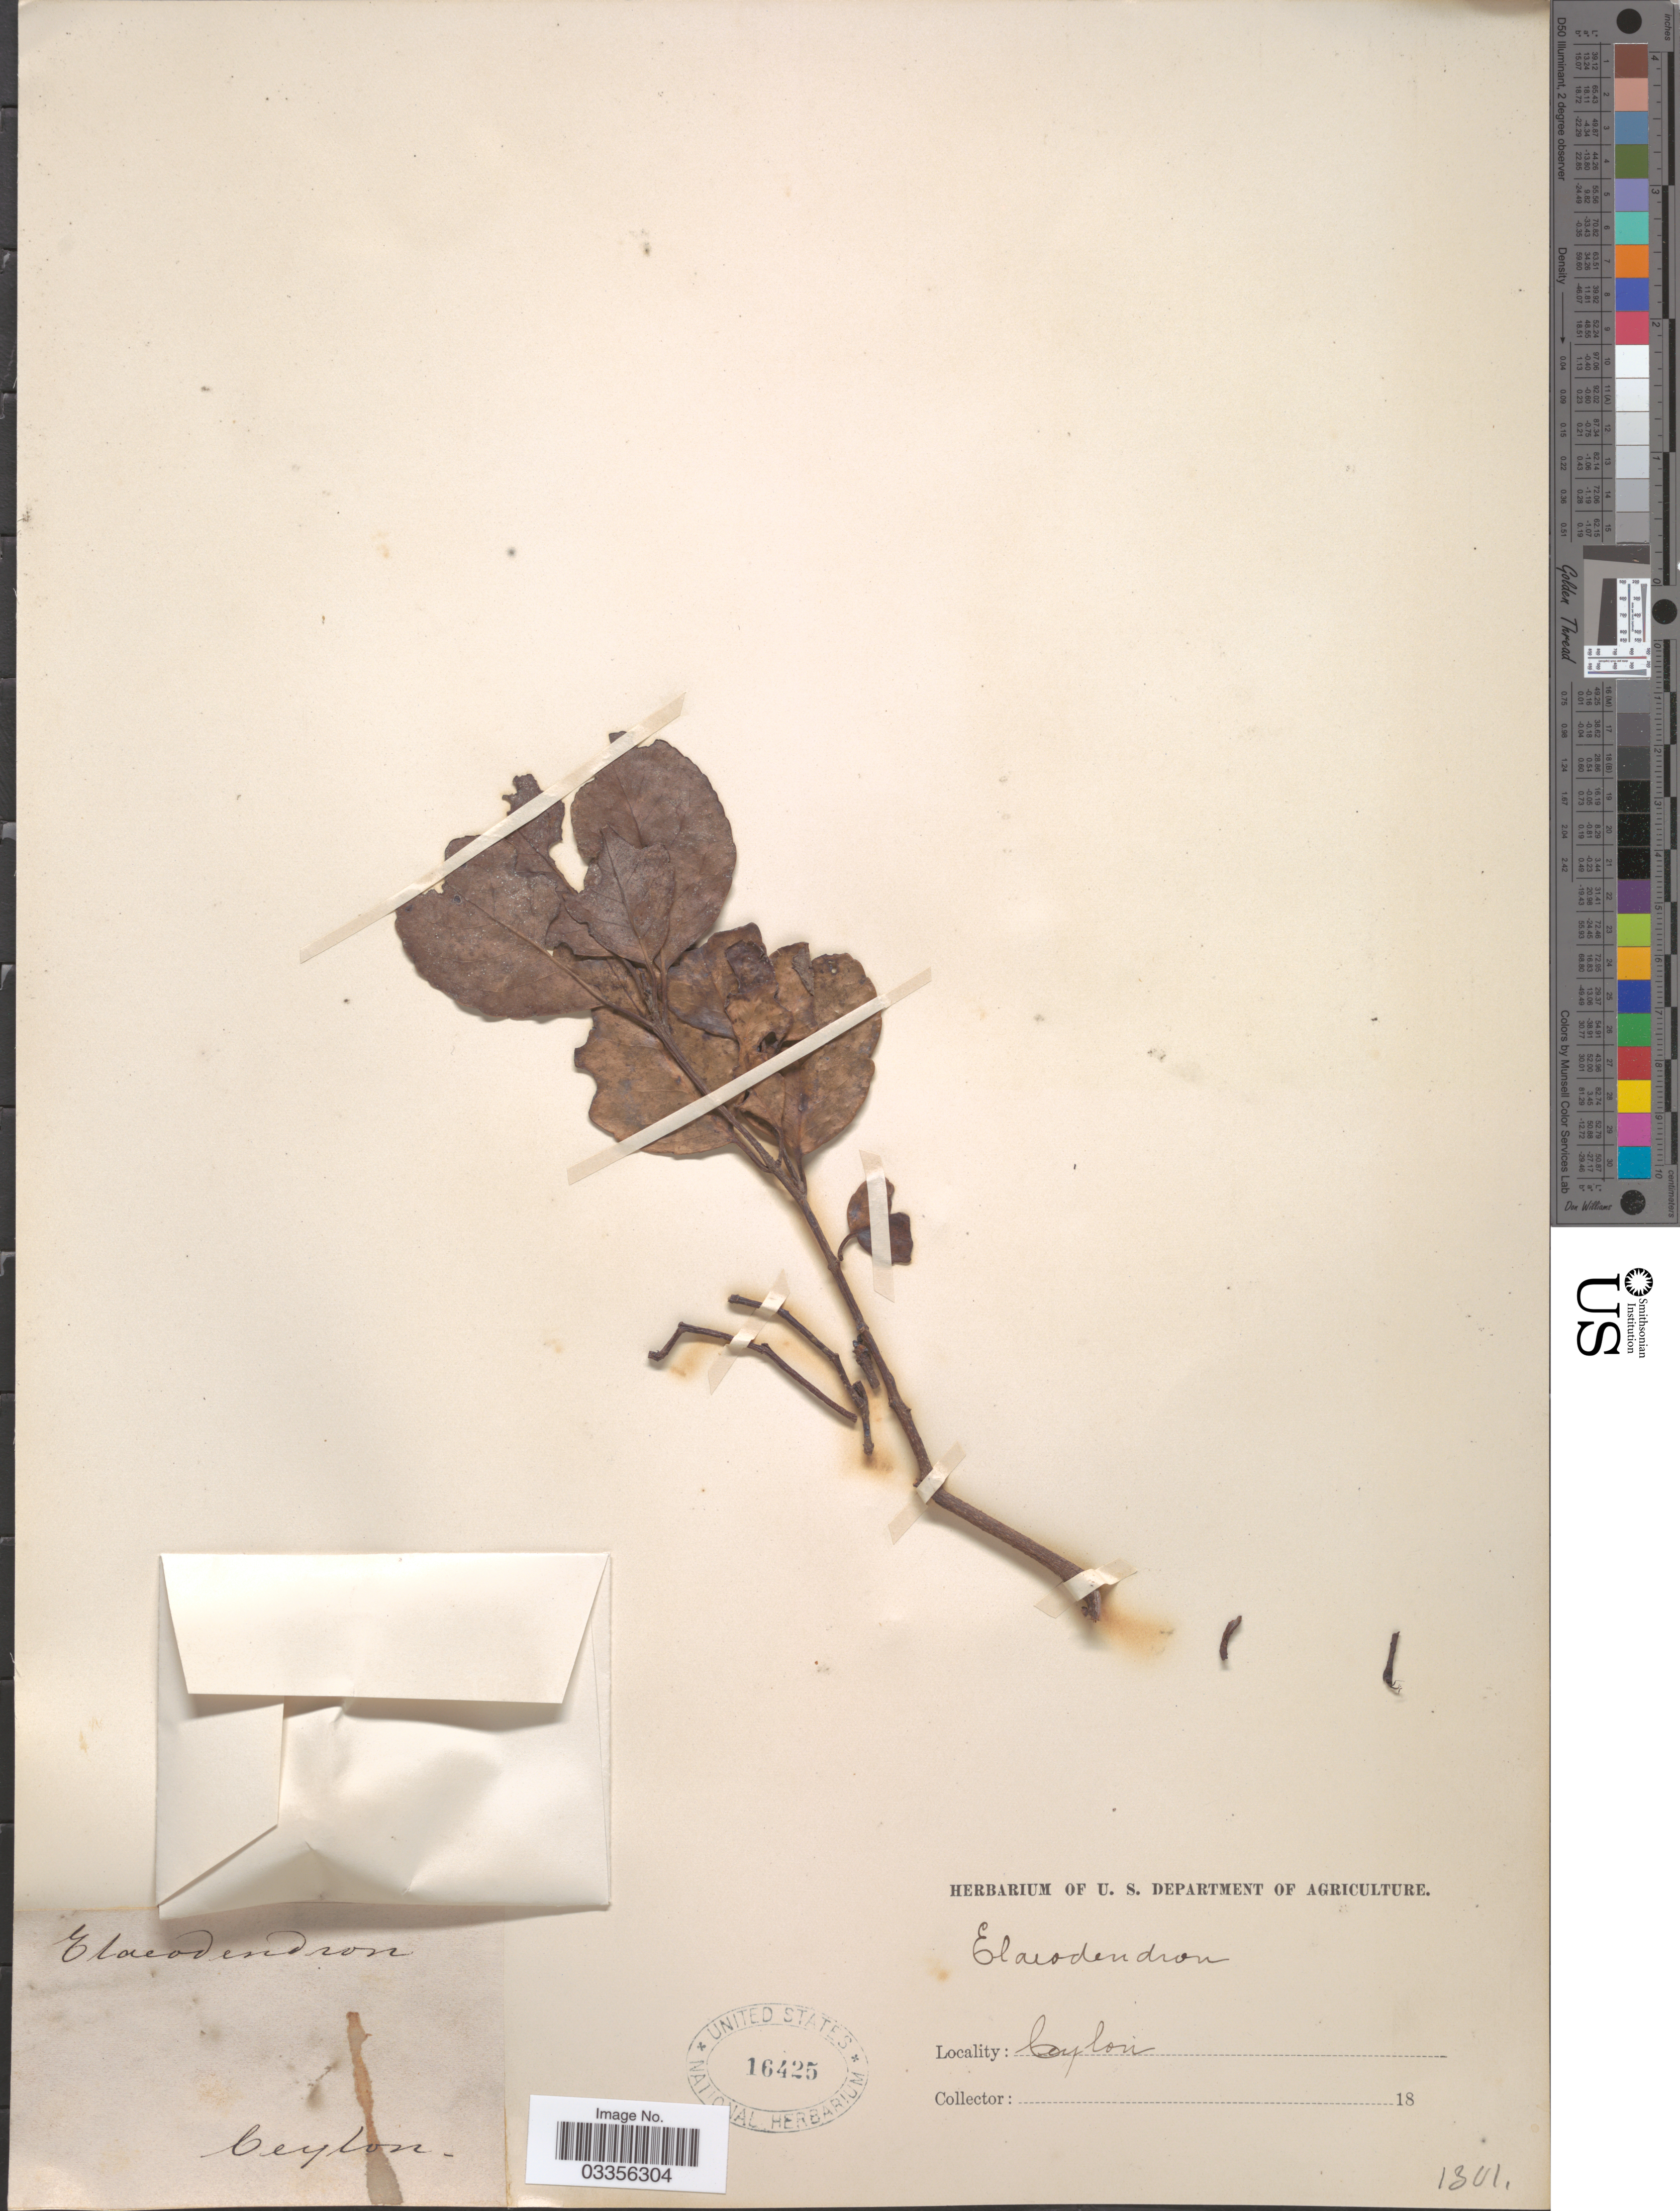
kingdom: Plantae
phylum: Tracheophyta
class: Magnoliopsida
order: Celastrales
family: Celastraceae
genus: Elaeodendron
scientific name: Elaeodendron sp.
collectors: ex herb. U. S. Department of Agriculture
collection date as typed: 18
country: Sri Lanka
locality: Ceylon.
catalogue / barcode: US 16425